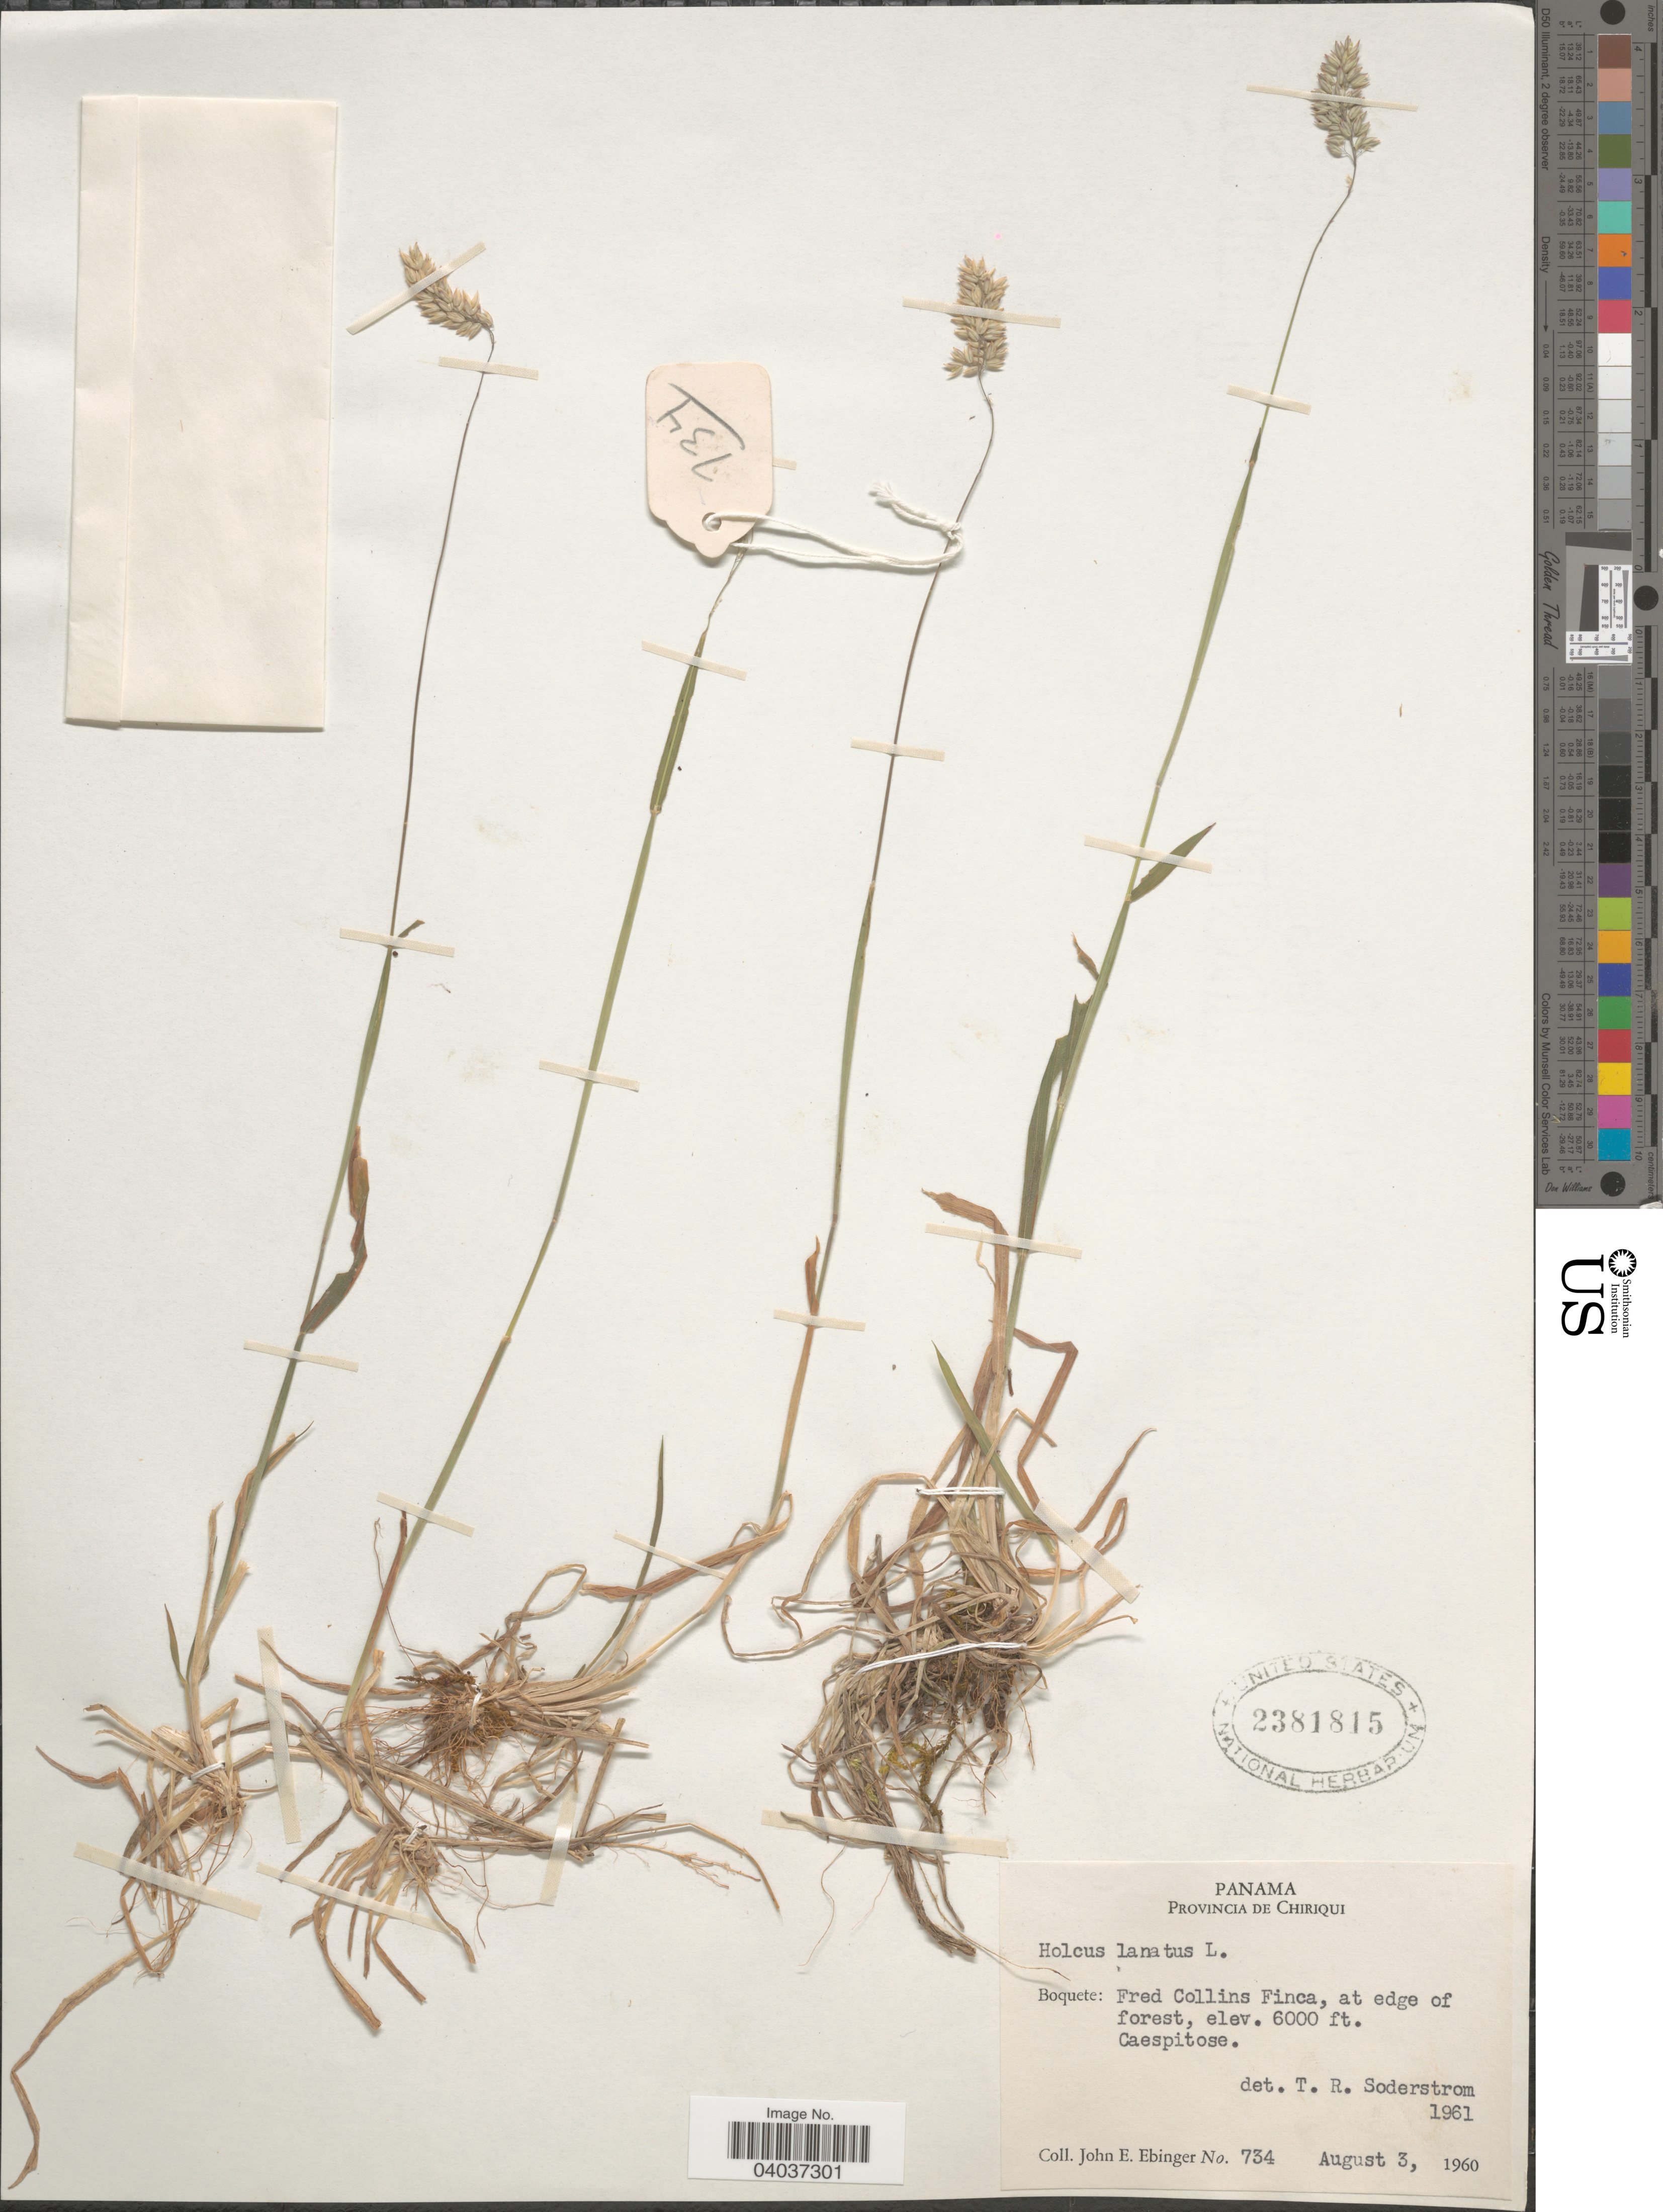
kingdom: Plantae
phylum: Tracheophyta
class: Liliopsida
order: Poales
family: Poaceae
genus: Holcus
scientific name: Holcus lanatus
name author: L.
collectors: J. Ebinger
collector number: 734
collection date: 1960-08-03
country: Panama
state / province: Chiriqui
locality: Boquete: Fred Collins FInca, at edge of forest, Caespitose.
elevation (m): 1829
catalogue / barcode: US 2381815